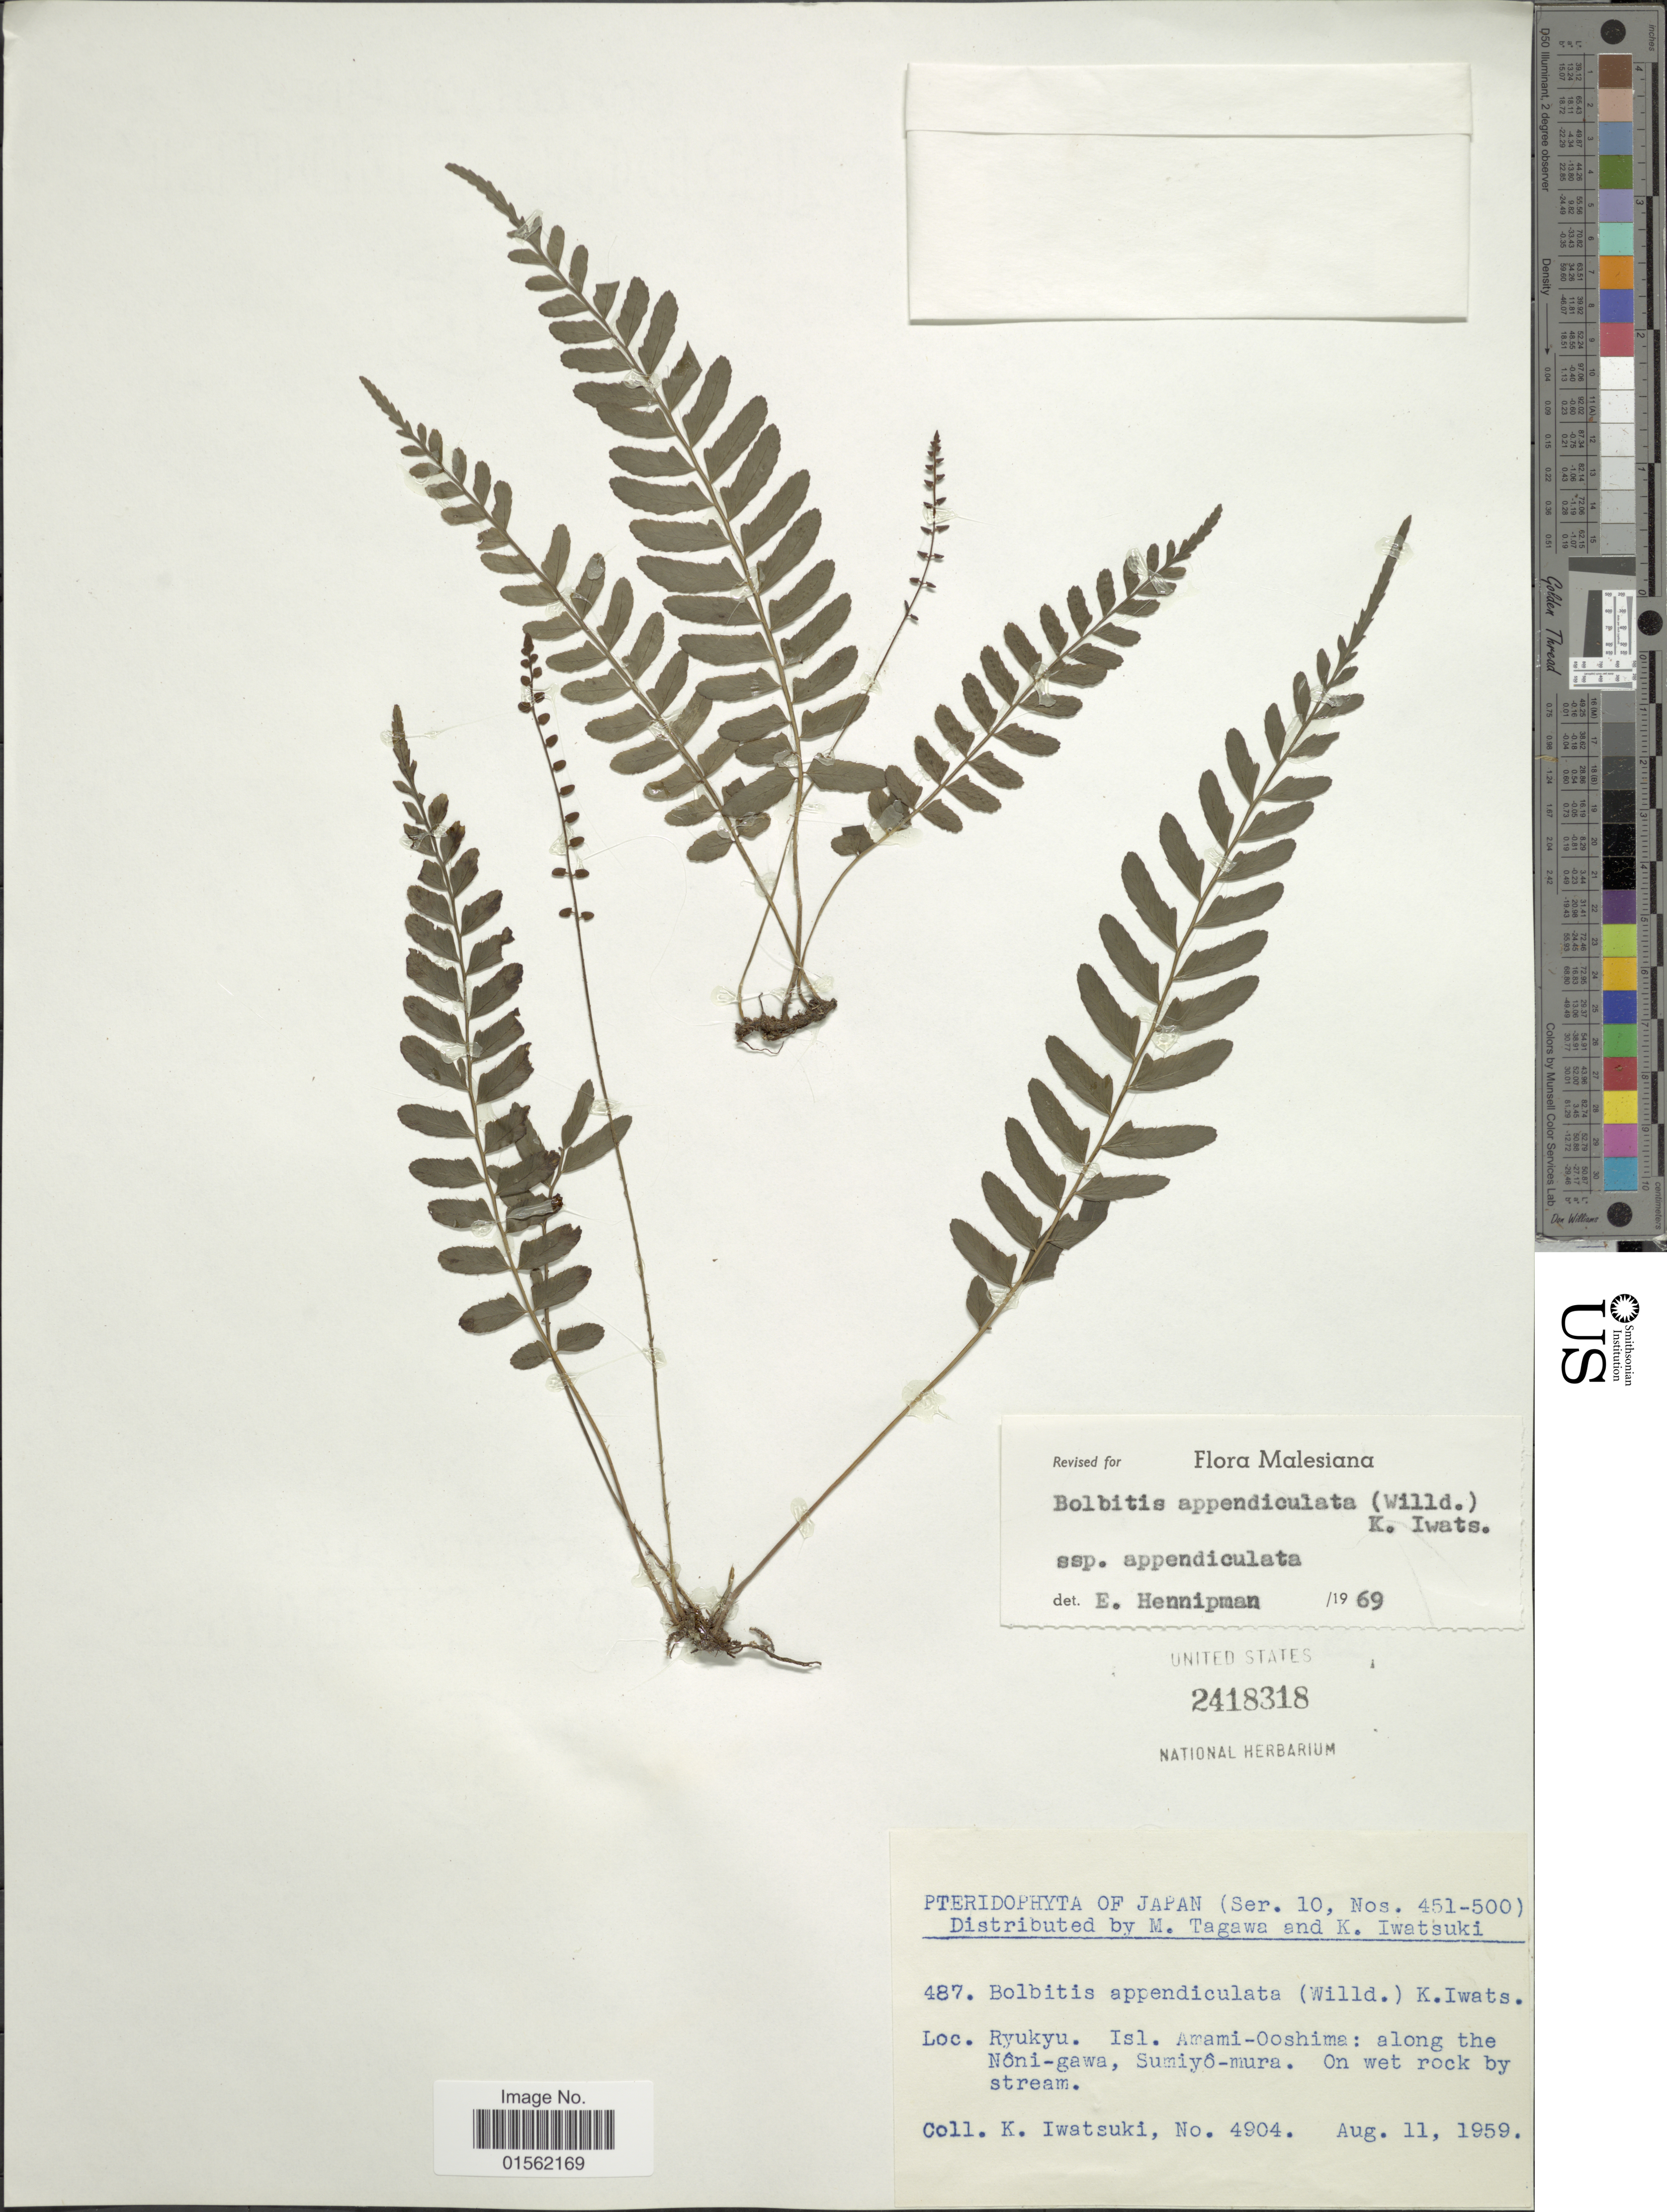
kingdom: Plantae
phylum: Tracheophyta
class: Polypodiopsida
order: Polypodiales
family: Dryopteridaceae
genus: Bolbitis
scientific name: Bolbitis appendiculata var. appendiculata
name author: (Willd.) K. Iwats.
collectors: K. Iwatsuki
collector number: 4904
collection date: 1959-08-11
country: Japan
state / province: Okinawa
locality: Ryukyu, Isl. Amami- Ooshima: along the Nôni-gawa, Sumiyô-mura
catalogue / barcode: US 2418318